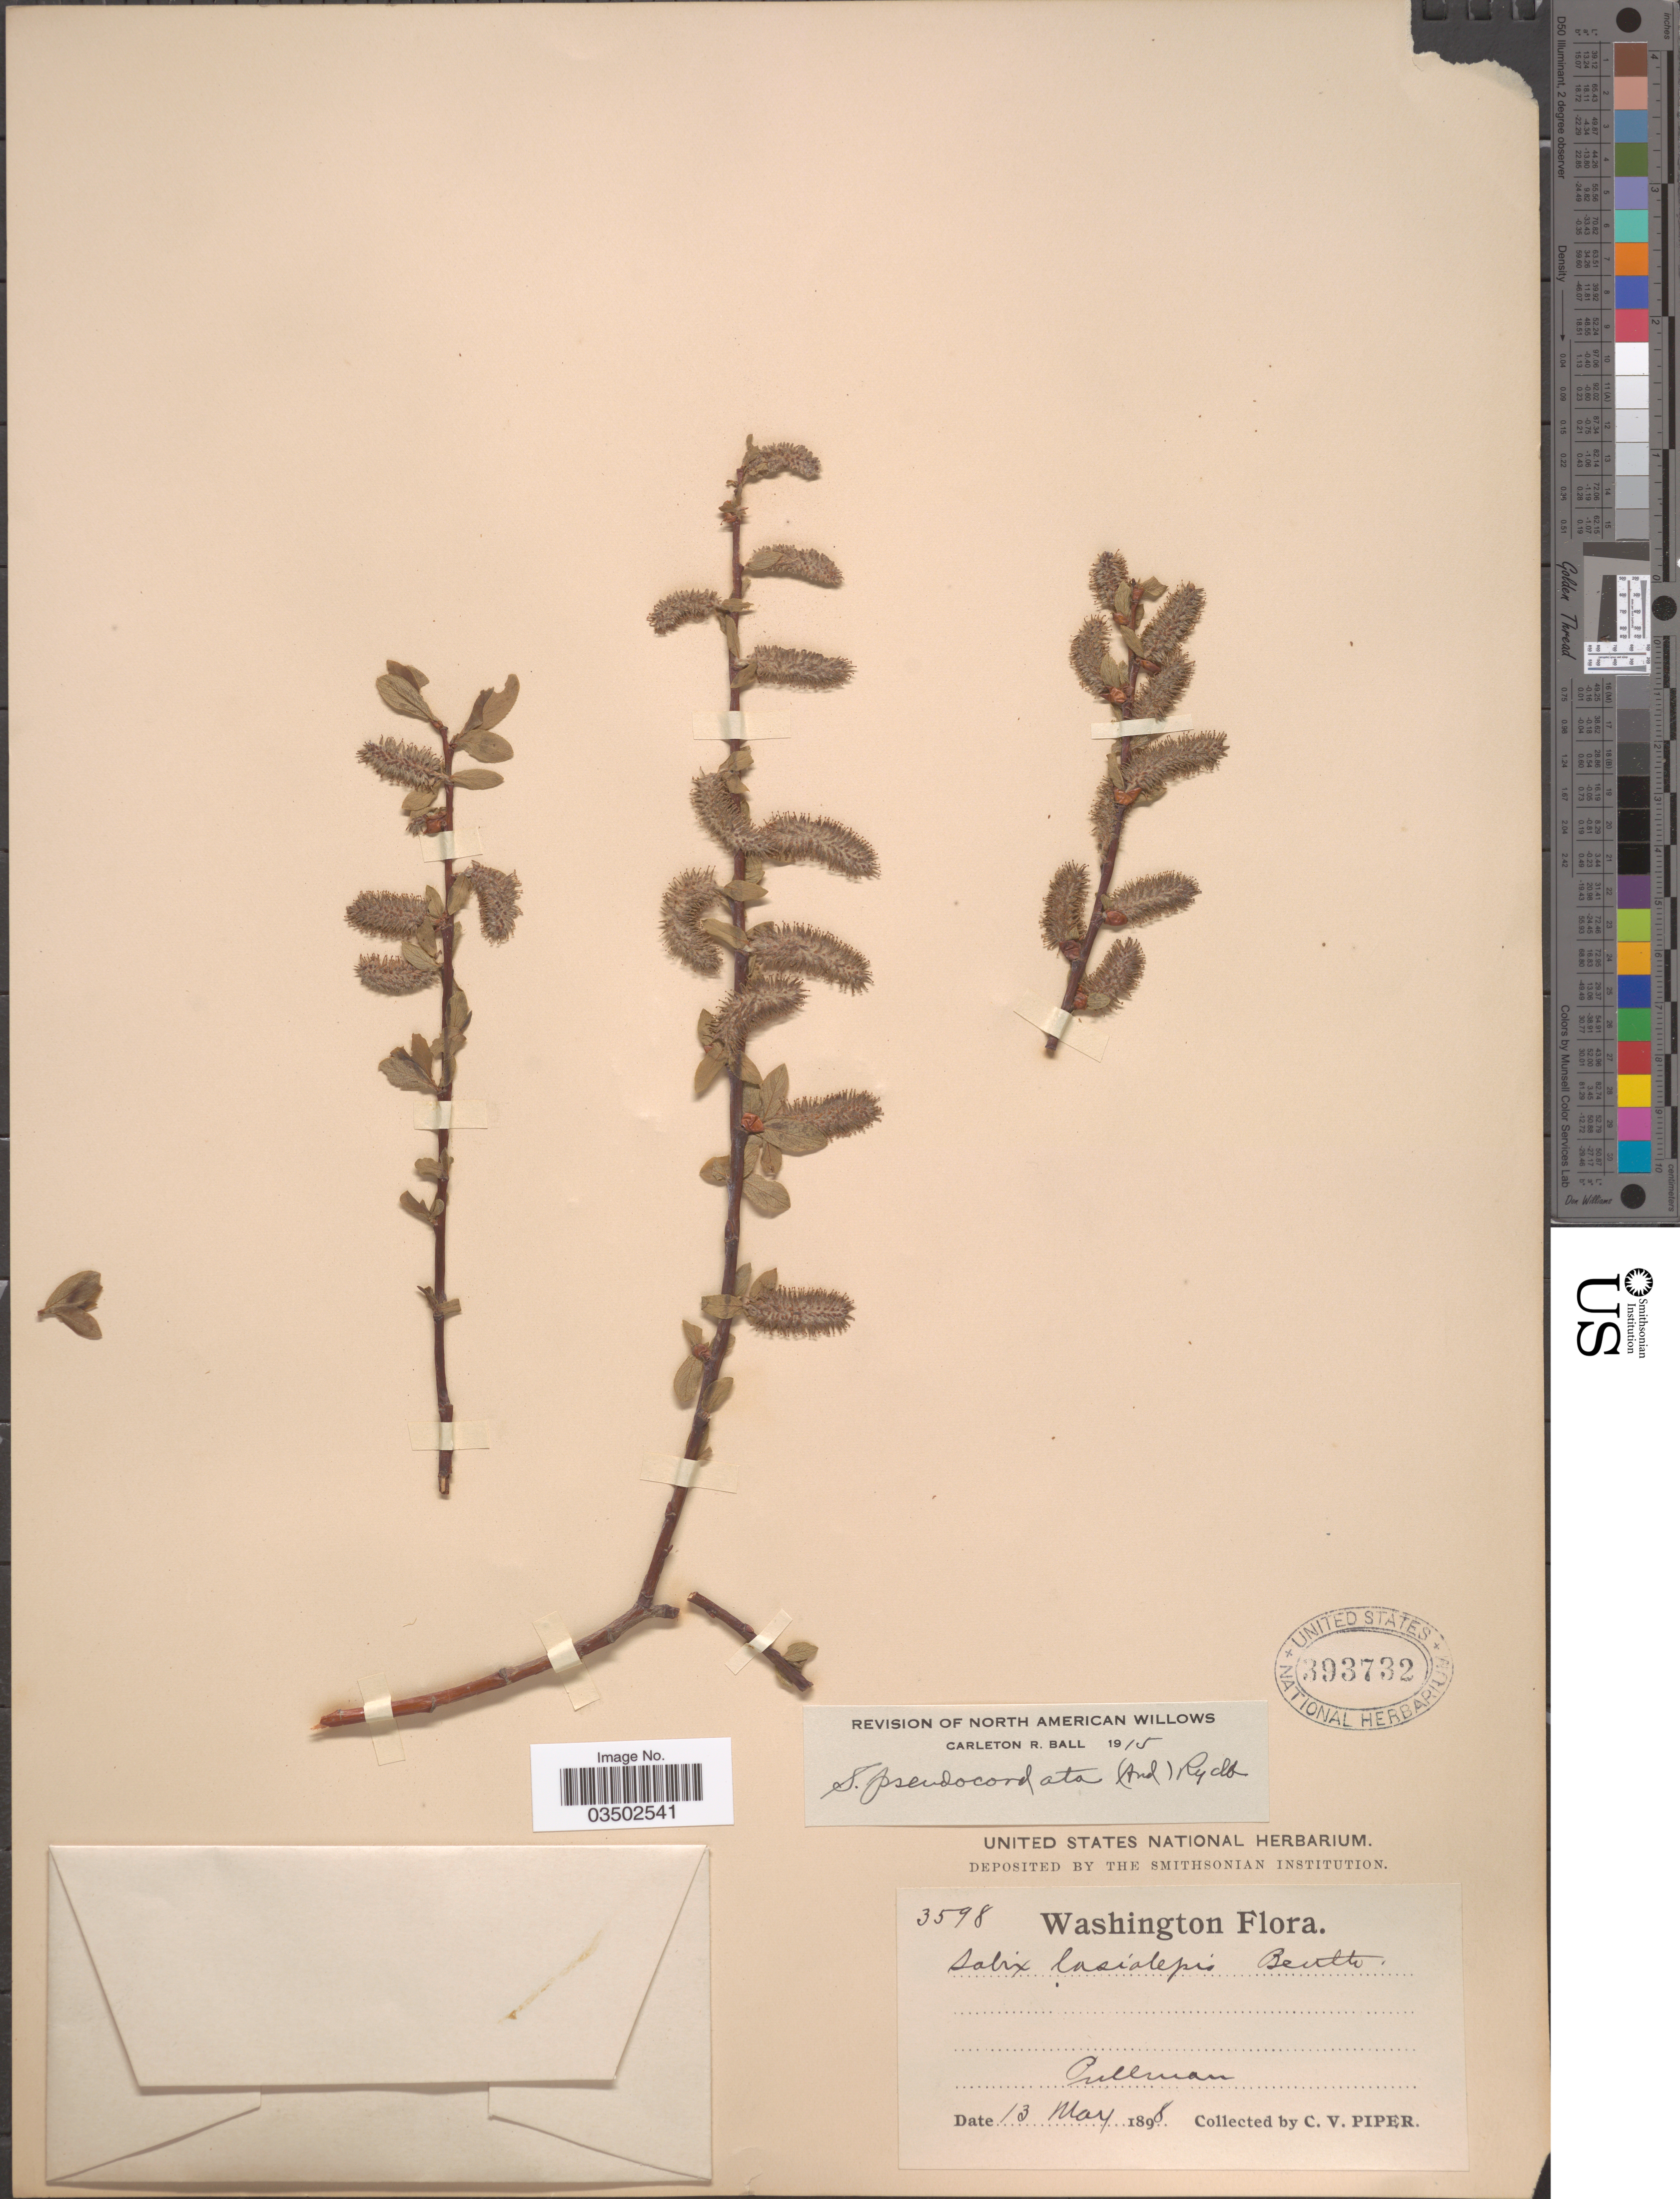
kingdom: Plantae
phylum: Tracheophyta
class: Magnoliopsida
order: Malpighiales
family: Salicaceae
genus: Salix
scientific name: Salix pseudocordata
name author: (Andersson) Andersson ex Rydb.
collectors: C. V. Piper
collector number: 3598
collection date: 1898-05-13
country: United States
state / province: Washington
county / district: Whitman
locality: Pullman.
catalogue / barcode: US 393732